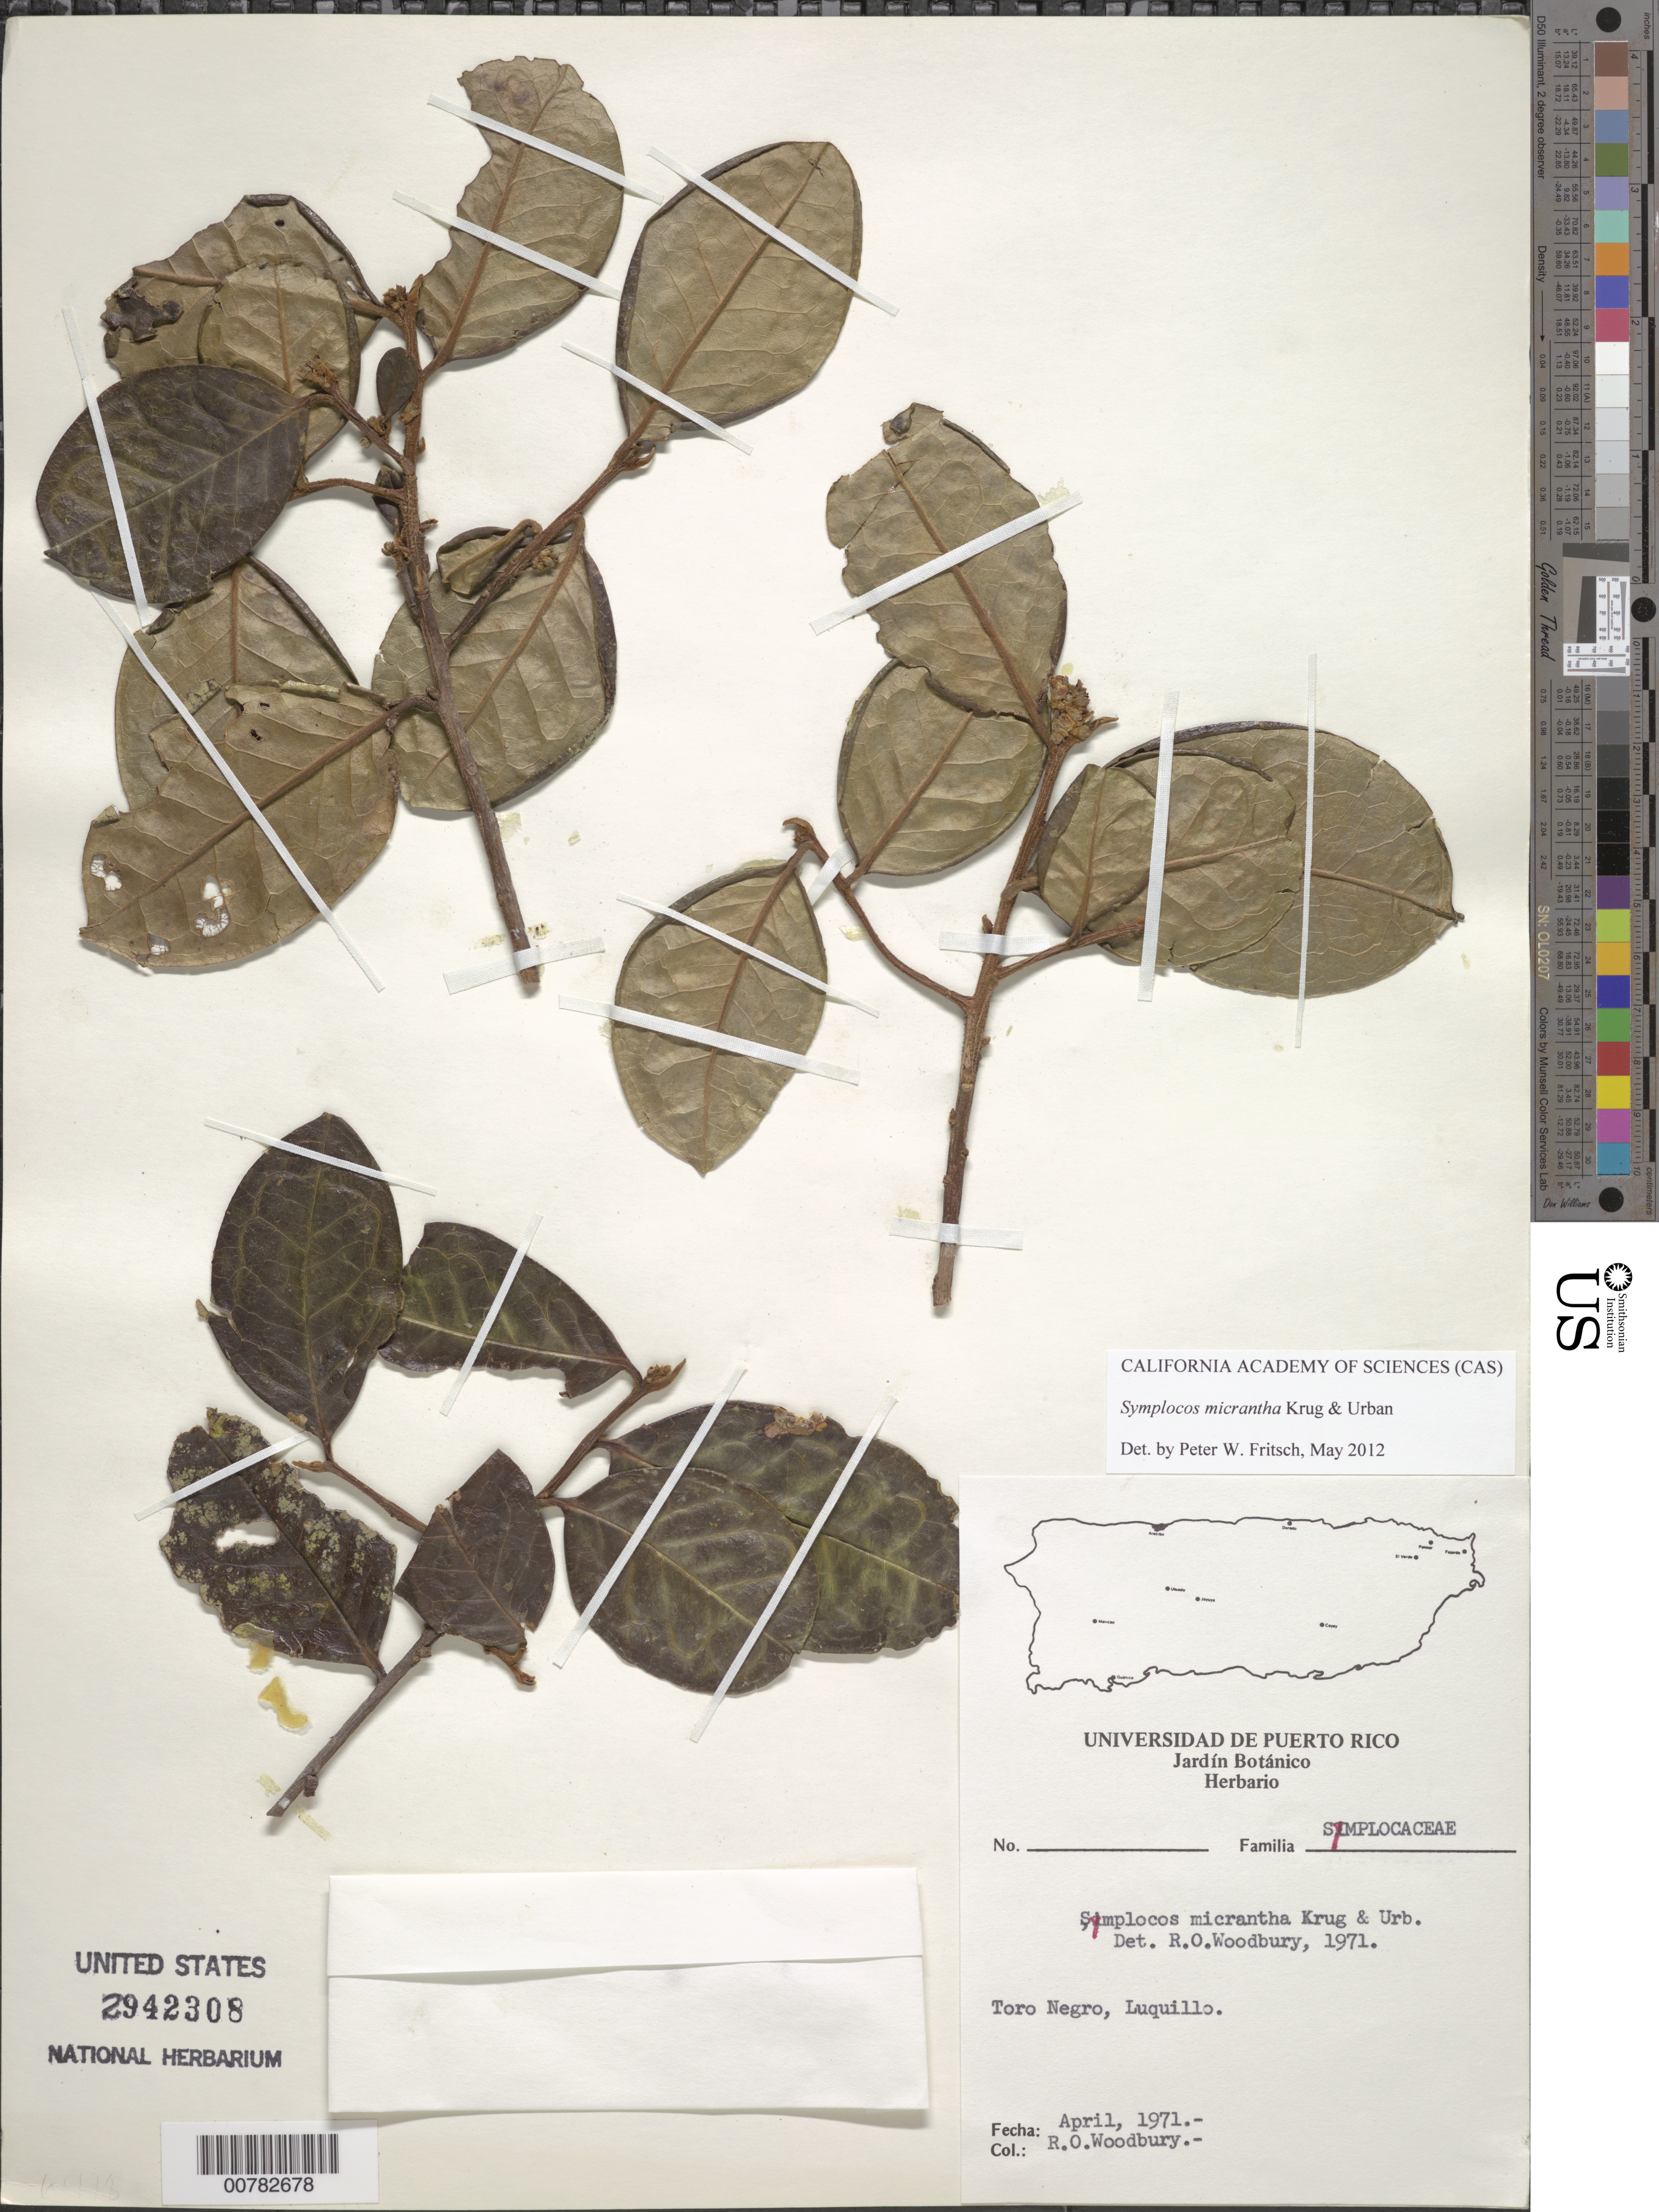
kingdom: Plantae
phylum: Tracheophyta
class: Magnoliopsida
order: Ericales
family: Symplocaceae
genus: Symplocos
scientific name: Symplocos micrantha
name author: Krug & Urb.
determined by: Fritsch, Peter W.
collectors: R. O. Woodbury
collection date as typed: Apr 1971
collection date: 1971-04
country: Puerto Rico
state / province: Luquillo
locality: Luquillo, Toro Negro.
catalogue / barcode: US 2942308